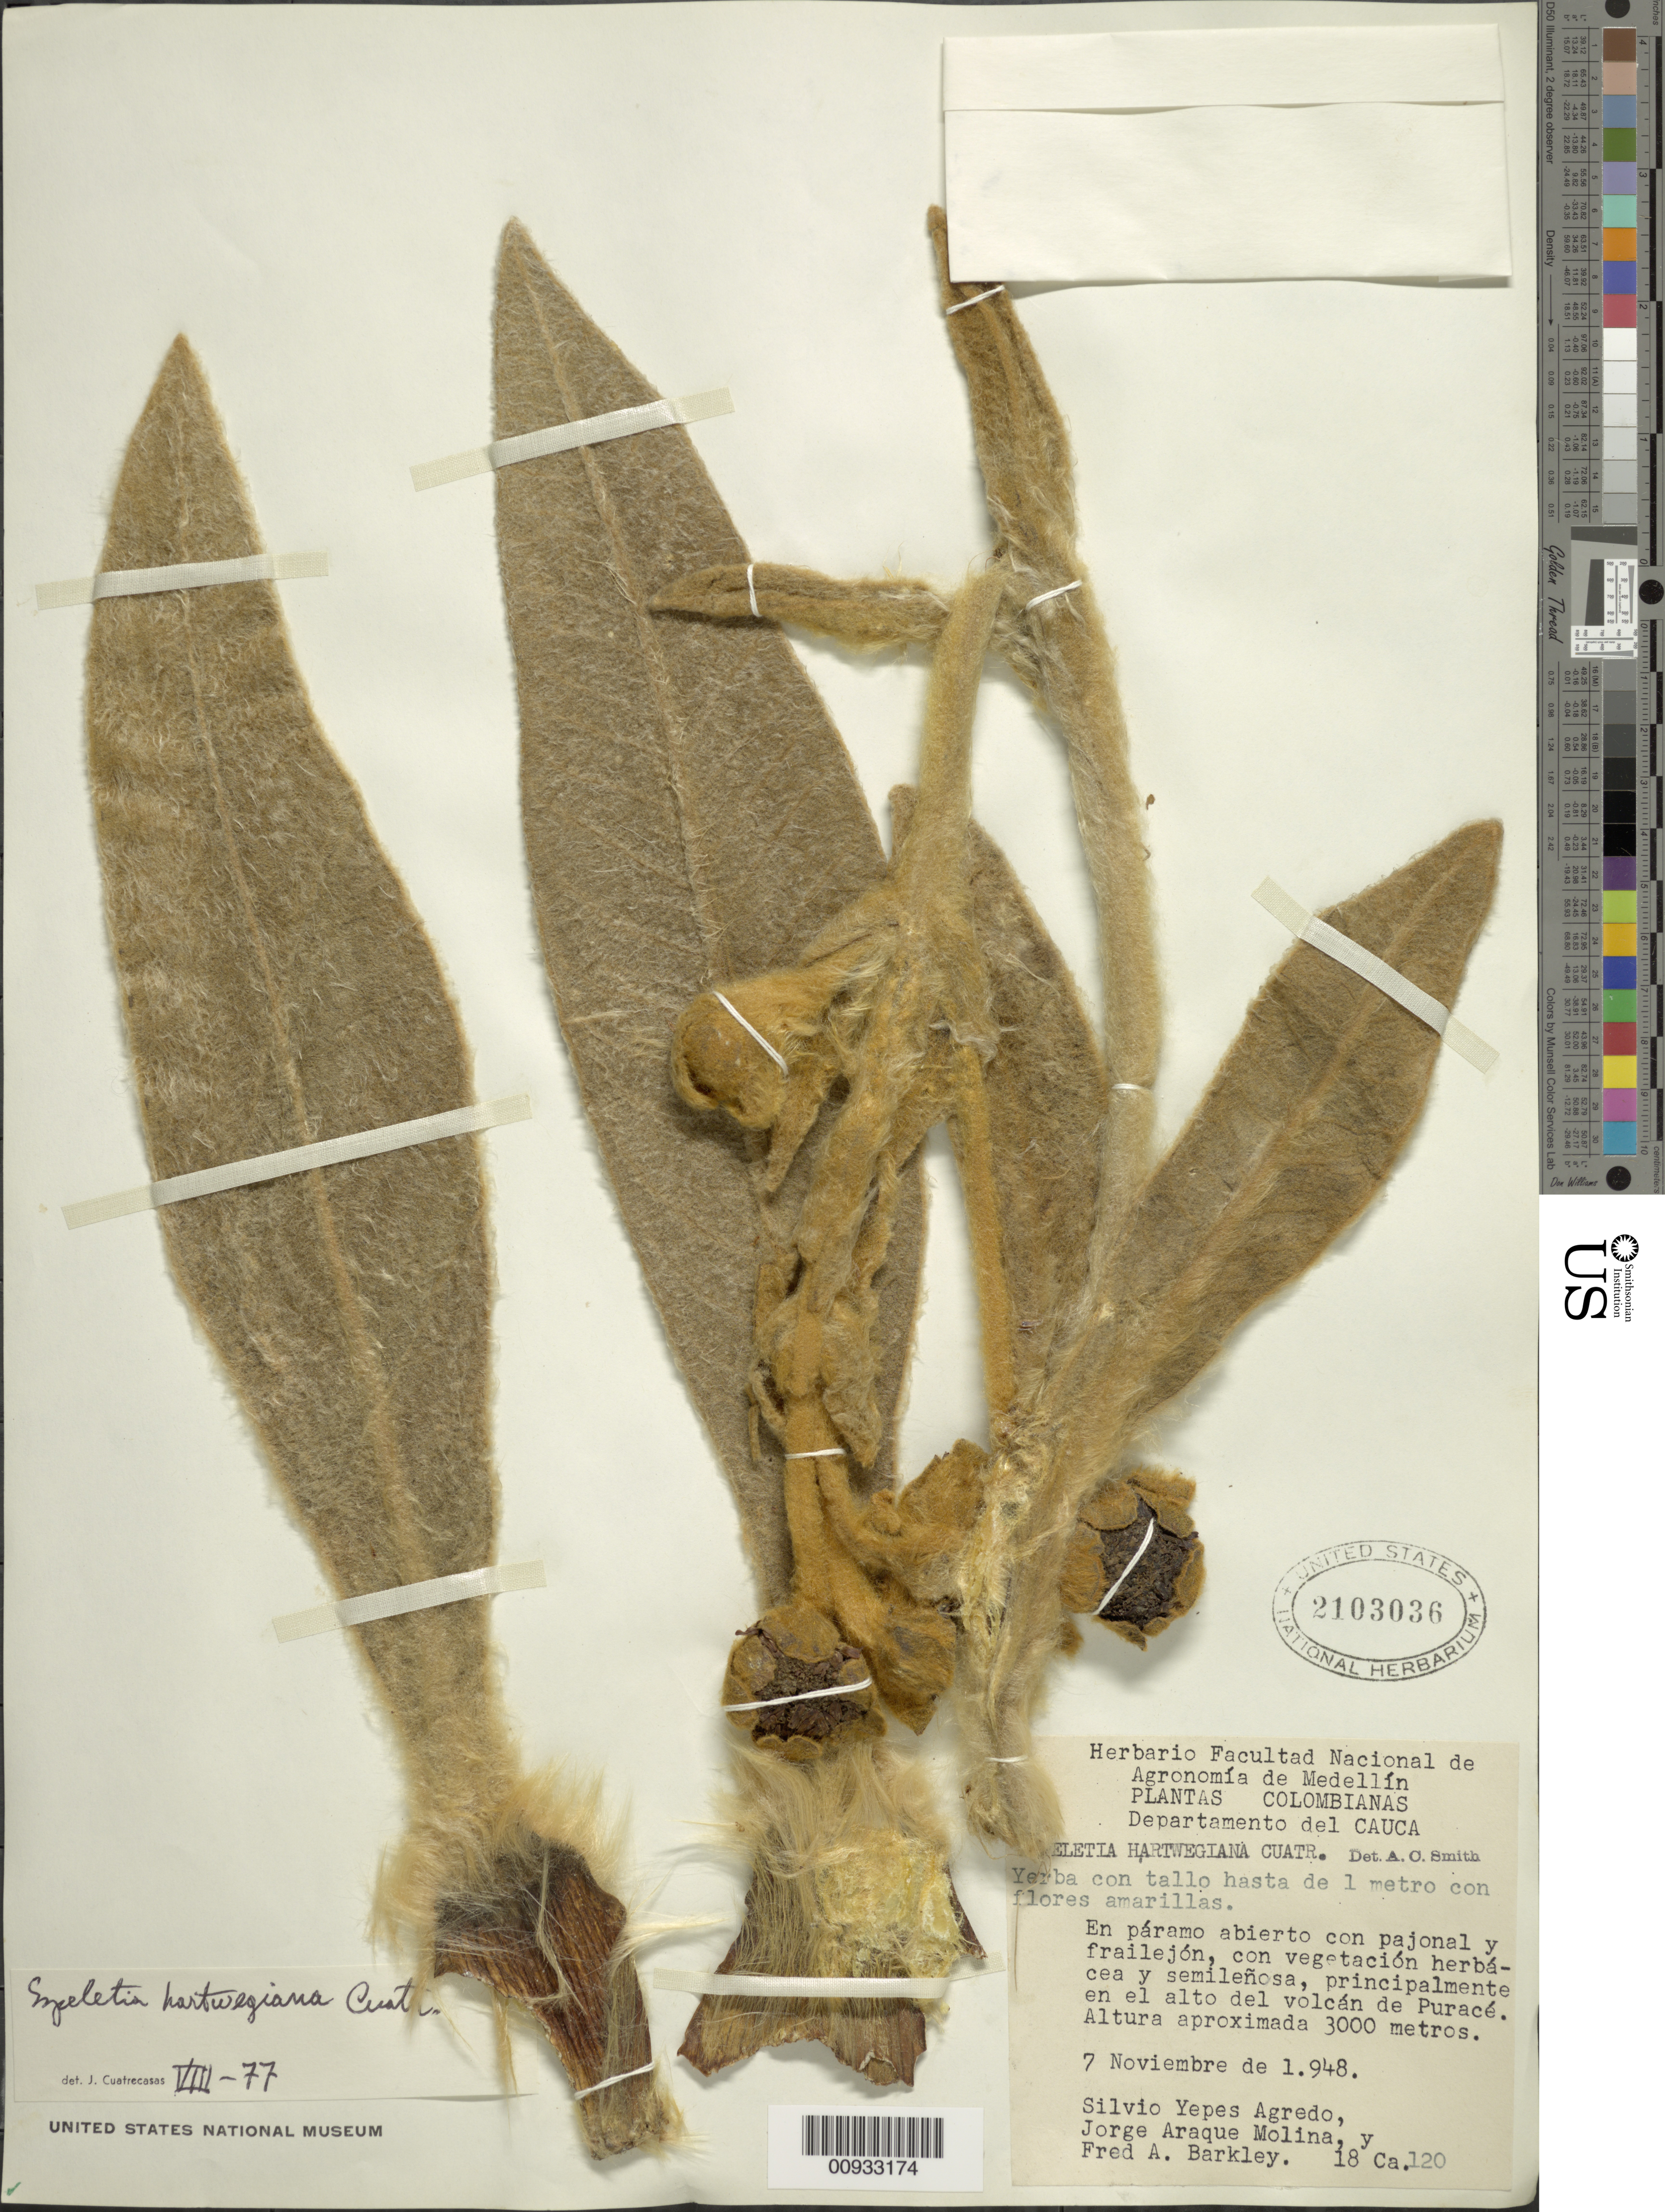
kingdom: Plantae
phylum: Tracheophyta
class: Magnoliopsida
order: Asterales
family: Asteraceae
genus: Espeletia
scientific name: Espeletia hartwegiana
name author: Sch. Bip. ex Cuatrec.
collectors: S. Yepes-Agredo, J. Araque Molina & F. A. Barkley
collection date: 1948-11-07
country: Colombia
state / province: Cauca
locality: Principalmente en el alto del volcán Puracé.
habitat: En páramo abierto con pajonal y frailejón, con vegetación herbácea y semileñosa.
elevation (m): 3000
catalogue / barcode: US 2103036